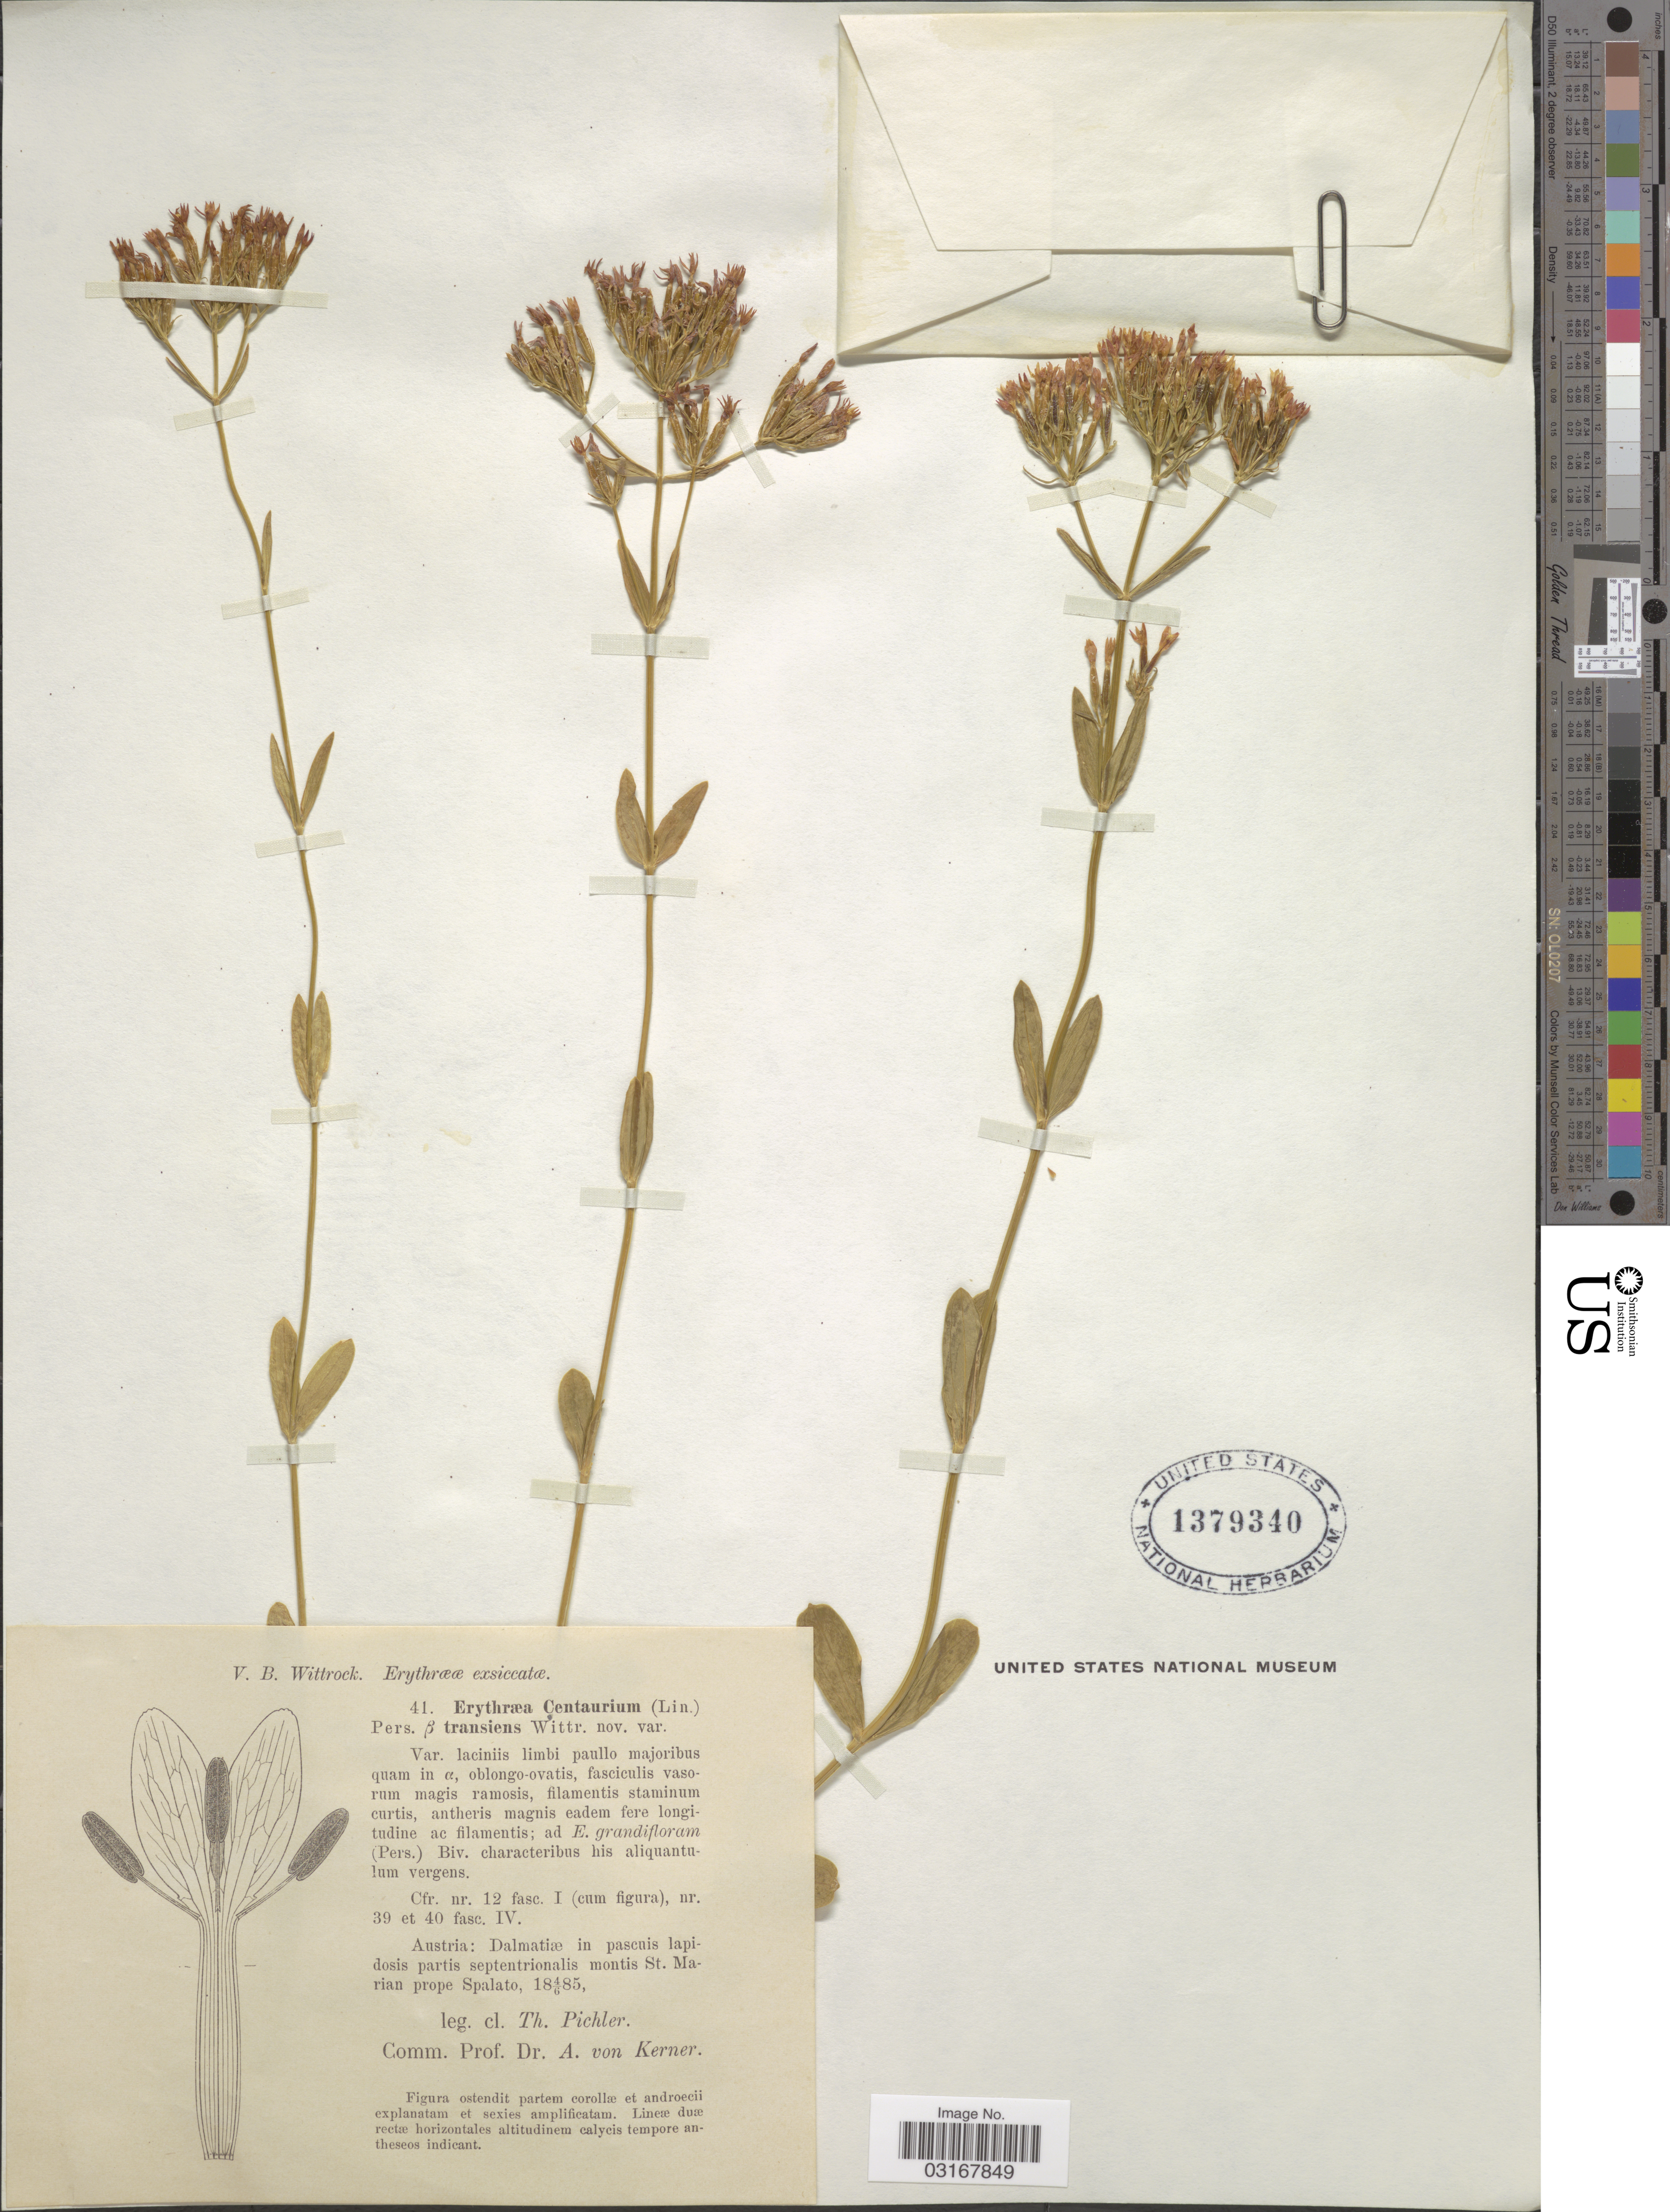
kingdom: Plantae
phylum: Tracheophyta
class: Magnoliopsida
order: Gentianales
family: Gentianaceae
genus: Centaurium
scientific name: Centaurium umbellatum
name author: Gilib.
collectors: T. Pichler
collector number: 41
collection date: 1885-06-04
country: Croatia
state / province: Split-Dalmatia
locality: Austria: Dalmatiæ in pascuis lapidosis partis septentrionalis montis St. Marian prope Spalato.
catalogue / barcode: US 1379340